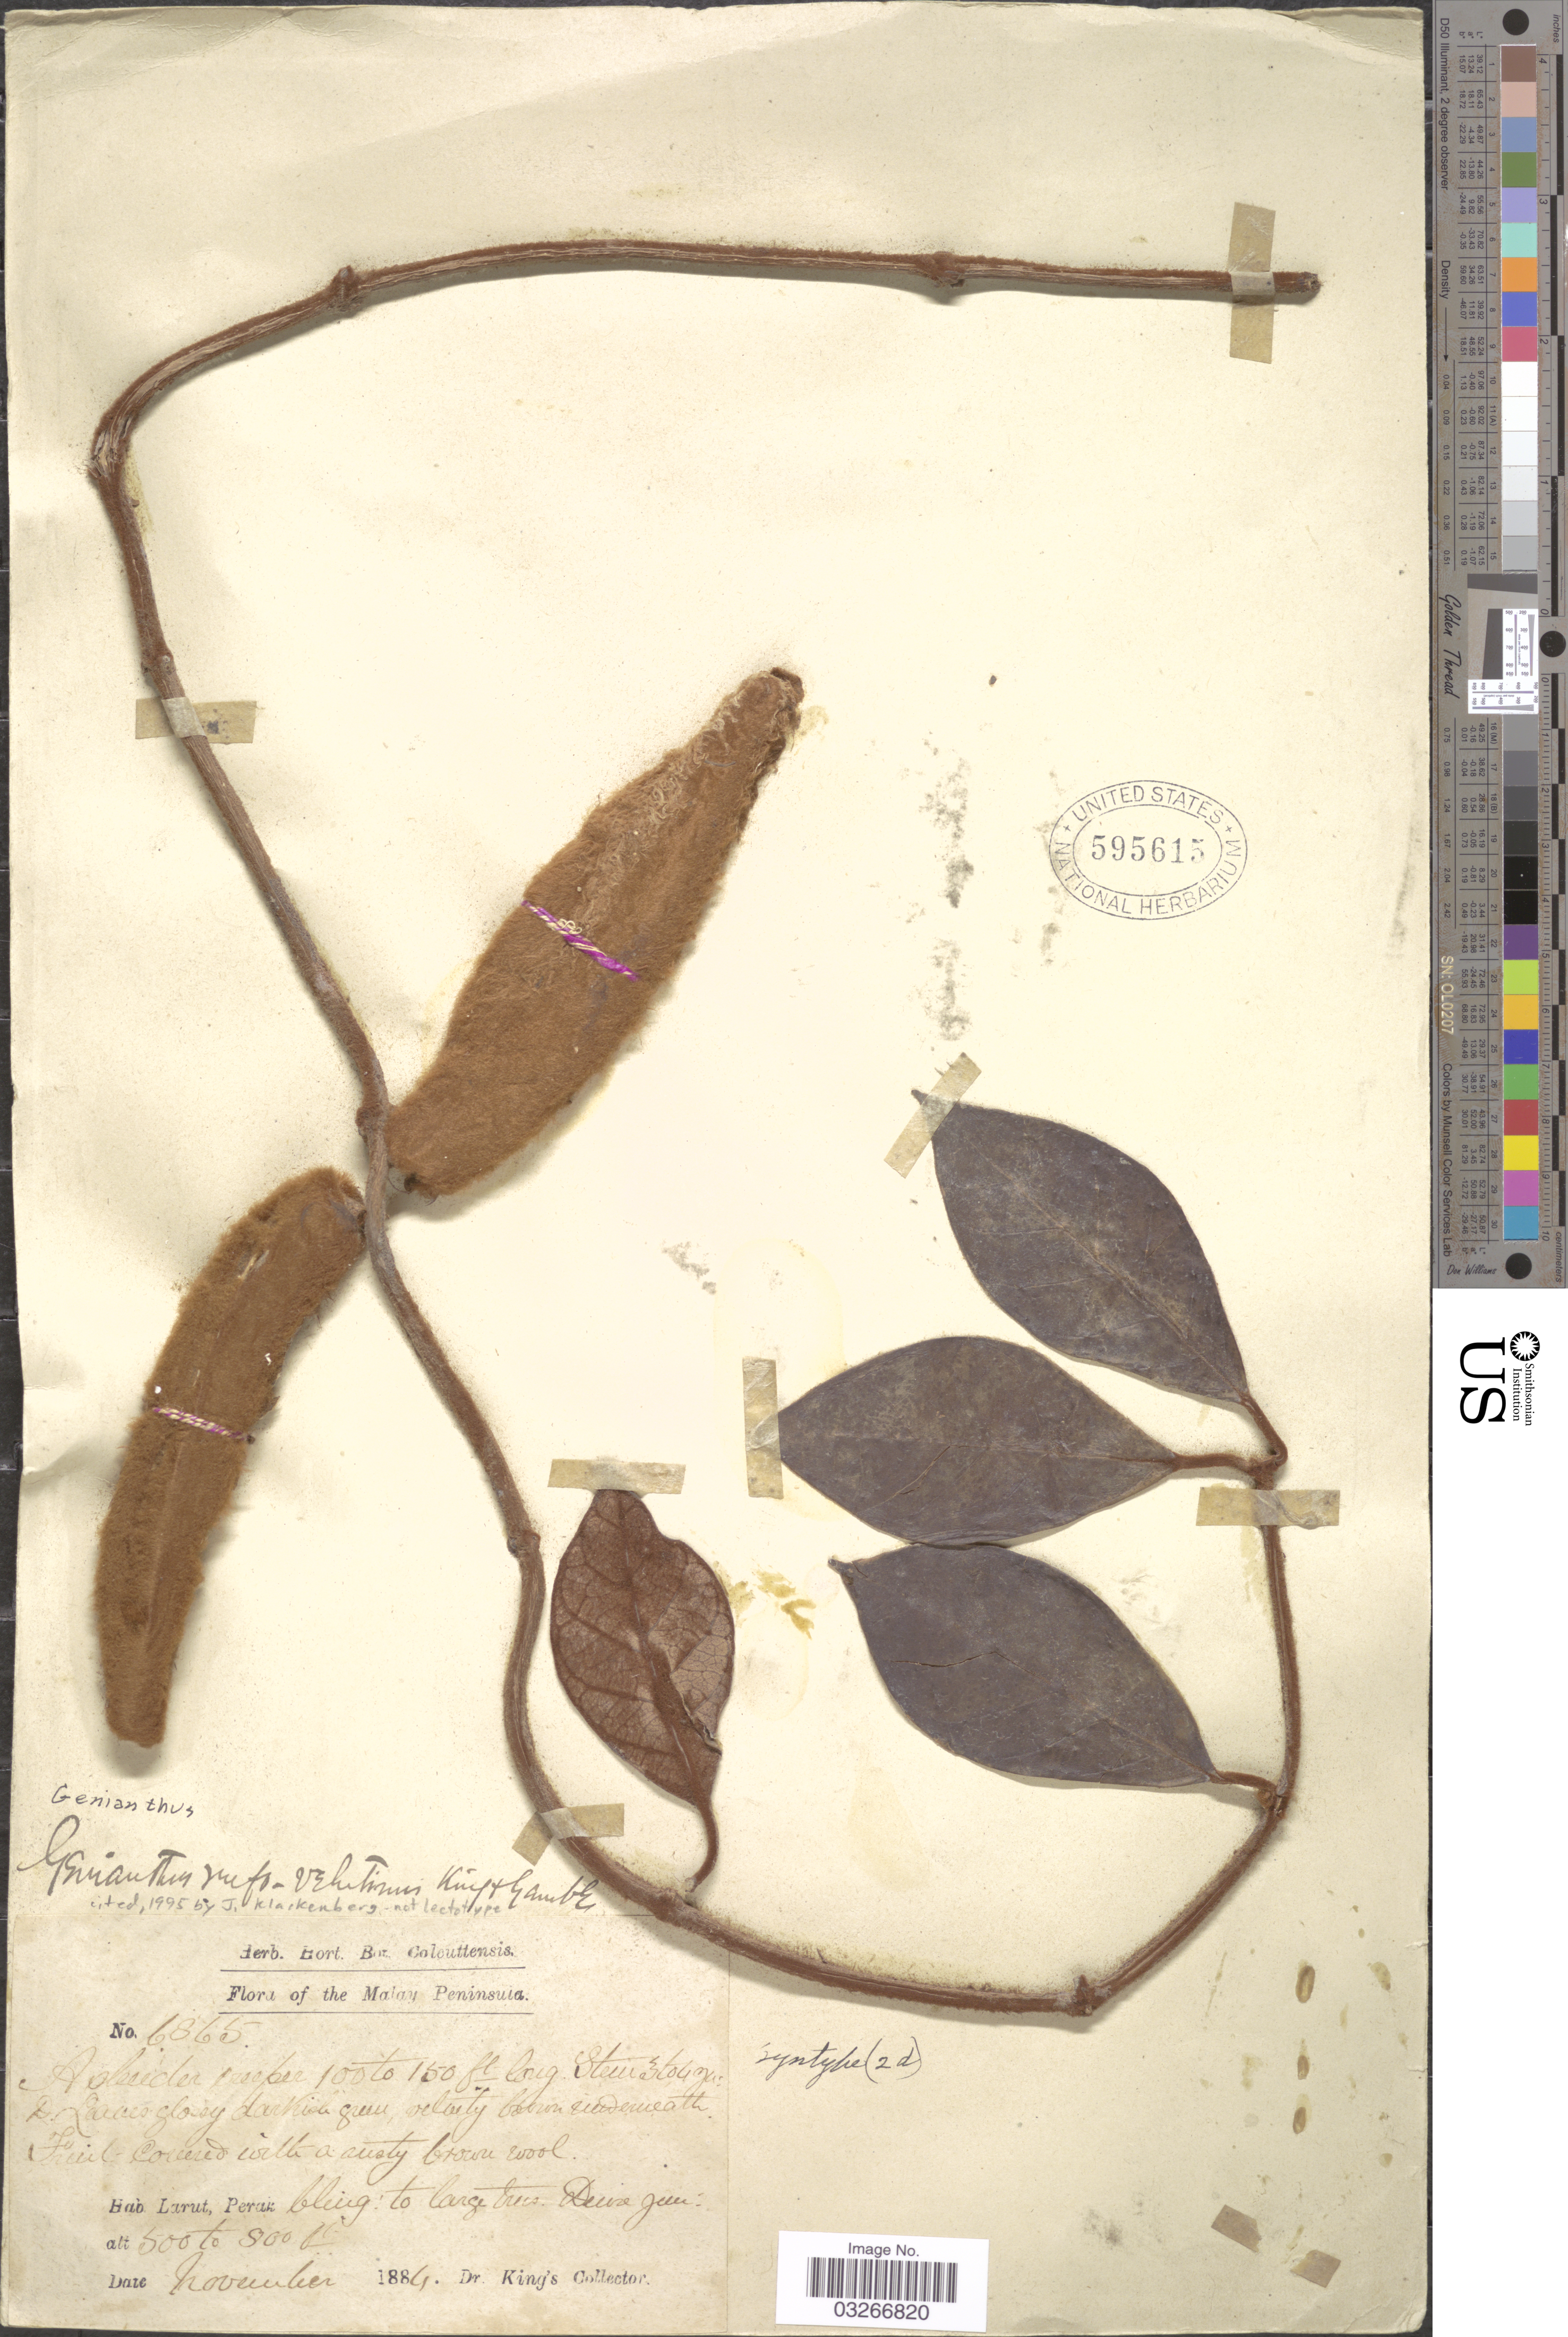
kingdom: Plantae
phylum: Tracheophyta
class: Magnoliopsida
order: Gentianales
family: Apocynaceae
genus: Genianthus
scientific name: Genianthus rufo-velutinus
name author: King & Gamble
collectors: Dr. King's collector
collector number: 6865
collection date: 1884-11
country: Malaysia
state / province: Perak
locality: Malay Peninsula, Larut, Perak.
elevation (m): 152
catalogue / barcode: US 595615